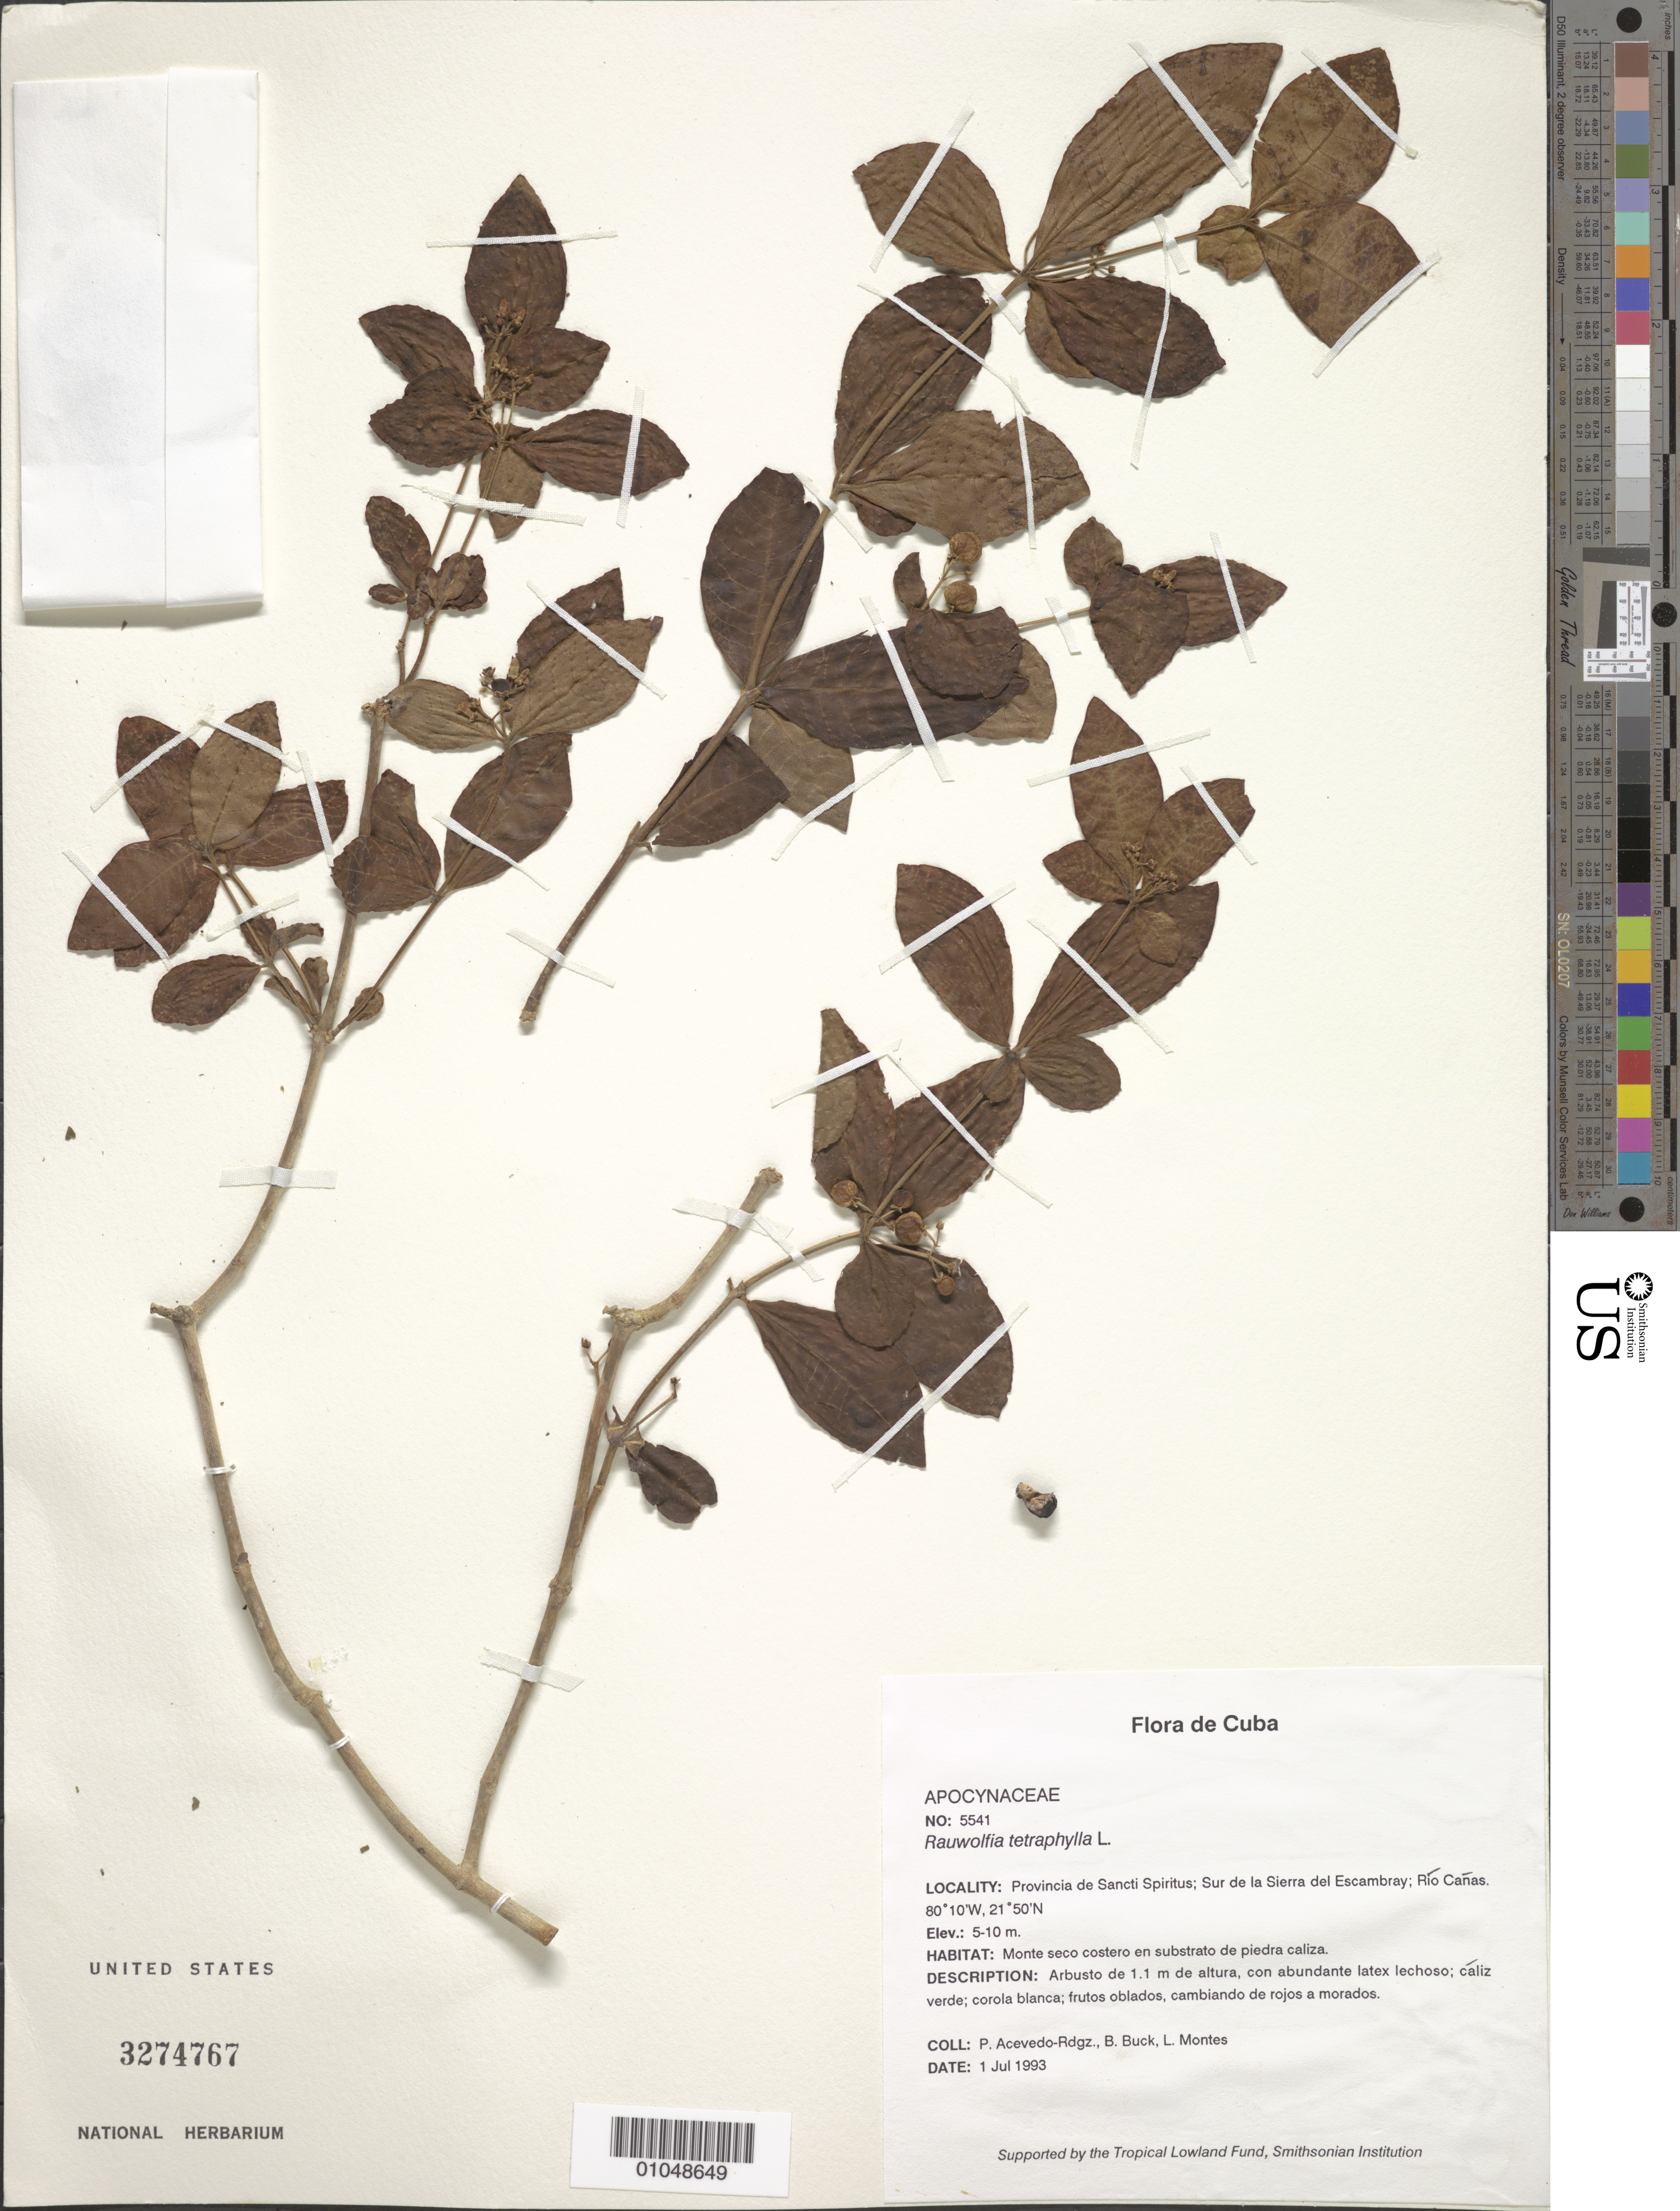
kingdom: Plantae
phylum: Tracheophyta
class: Magnoliopsida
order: Gentianales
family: Apocynaceae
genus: Rauvolfia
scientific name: Rauvolfia tetraphylla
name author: L.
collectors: P. Acevedo-Rodr., B. Buck & L. Montes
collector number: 5541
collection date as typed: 01 Jul 1993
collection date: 1993-07-01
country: Cuba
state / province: Sancti Spiritus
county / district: Municipio de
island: Cuba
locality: Sur de la Sierra del Escambray; Río Canas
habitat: Monte seco costero en substrato de piedra caliza.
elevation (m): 5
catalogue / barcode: US 3274767